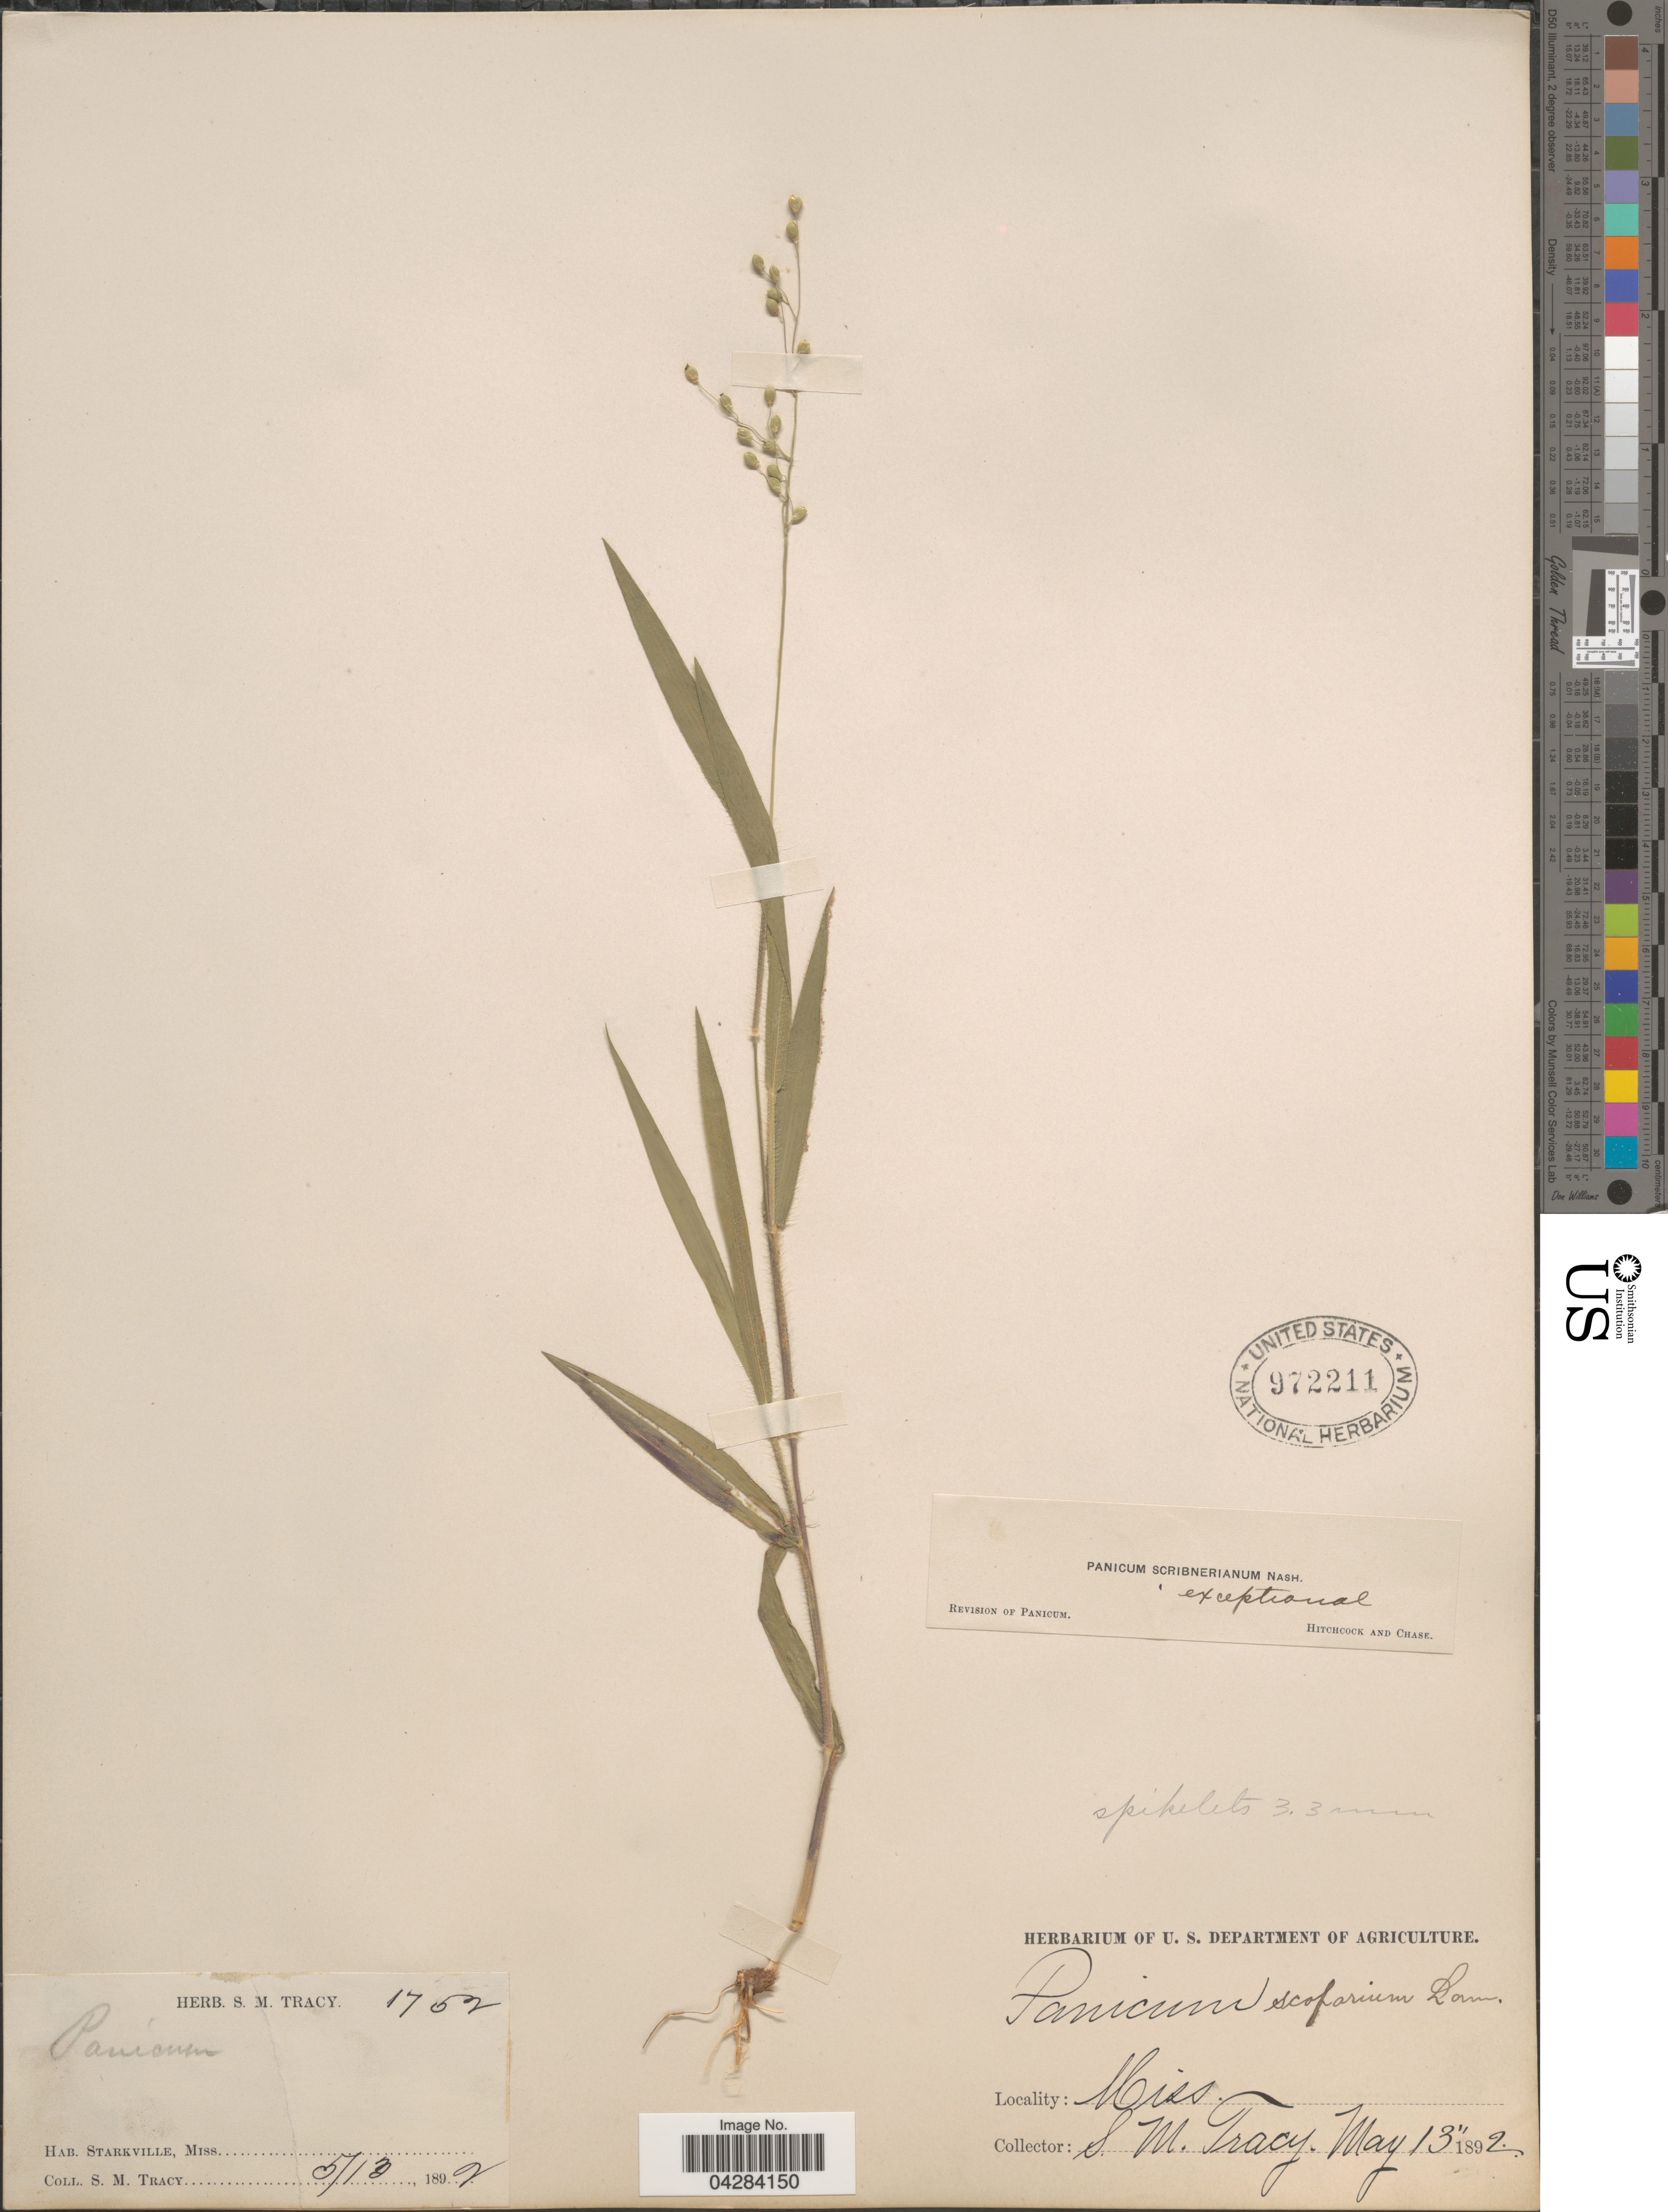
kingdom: Plantae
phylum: Tracheophyta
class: Liliopsida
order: Poales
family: Poaceae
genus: Dichanthelium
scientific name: Dichanthelium oligosanthes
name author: (Schult.) Gould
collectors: S. M. Tracy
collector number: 1752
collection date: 1892-05-13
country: United States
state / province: Mississippi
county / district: Oktibbeha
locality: Starkville.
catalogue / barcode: US 972211